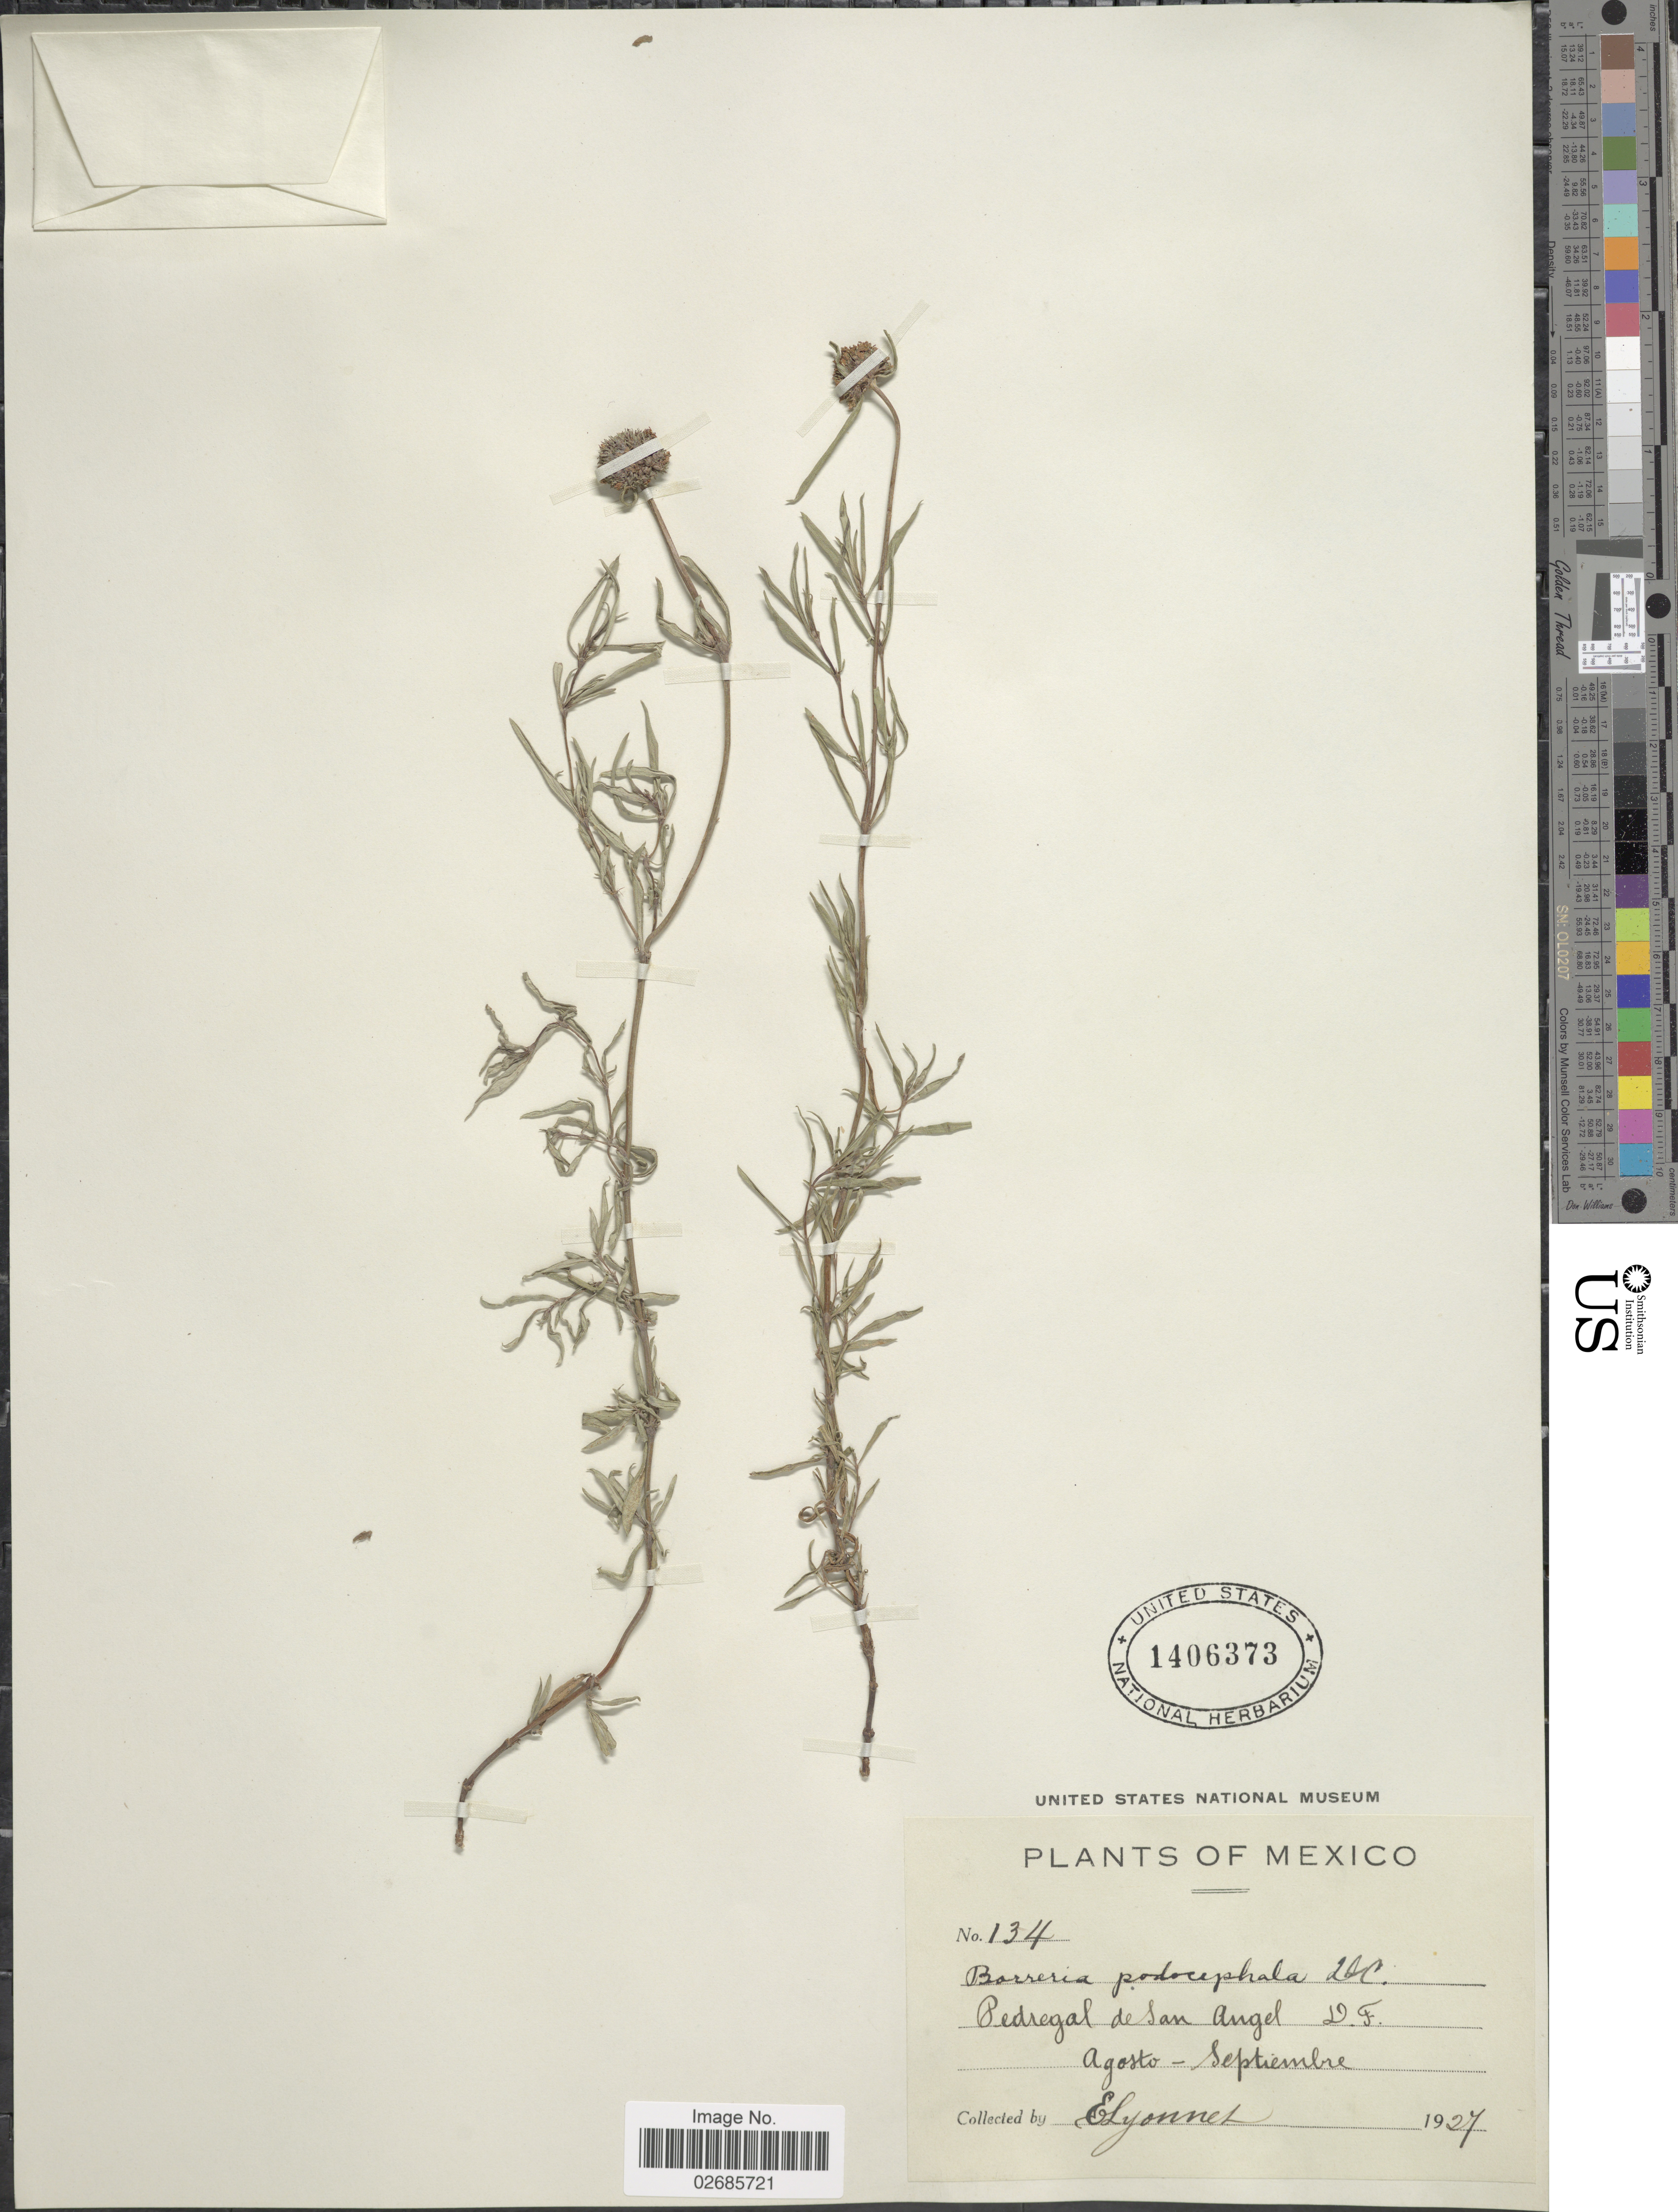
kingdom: Plantae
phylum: Tracheophyta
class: Magnoliopsida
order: Gentianales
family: Rubiaceae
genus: Borreria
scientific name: Borreria verticillata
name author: (L.) G. Mey.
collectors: E. Lyonnet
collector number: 134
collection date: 1927-08/1927-09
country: Mexico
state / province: Distrito Federal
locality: Pedregal de San Angel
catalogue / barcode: US 1406373